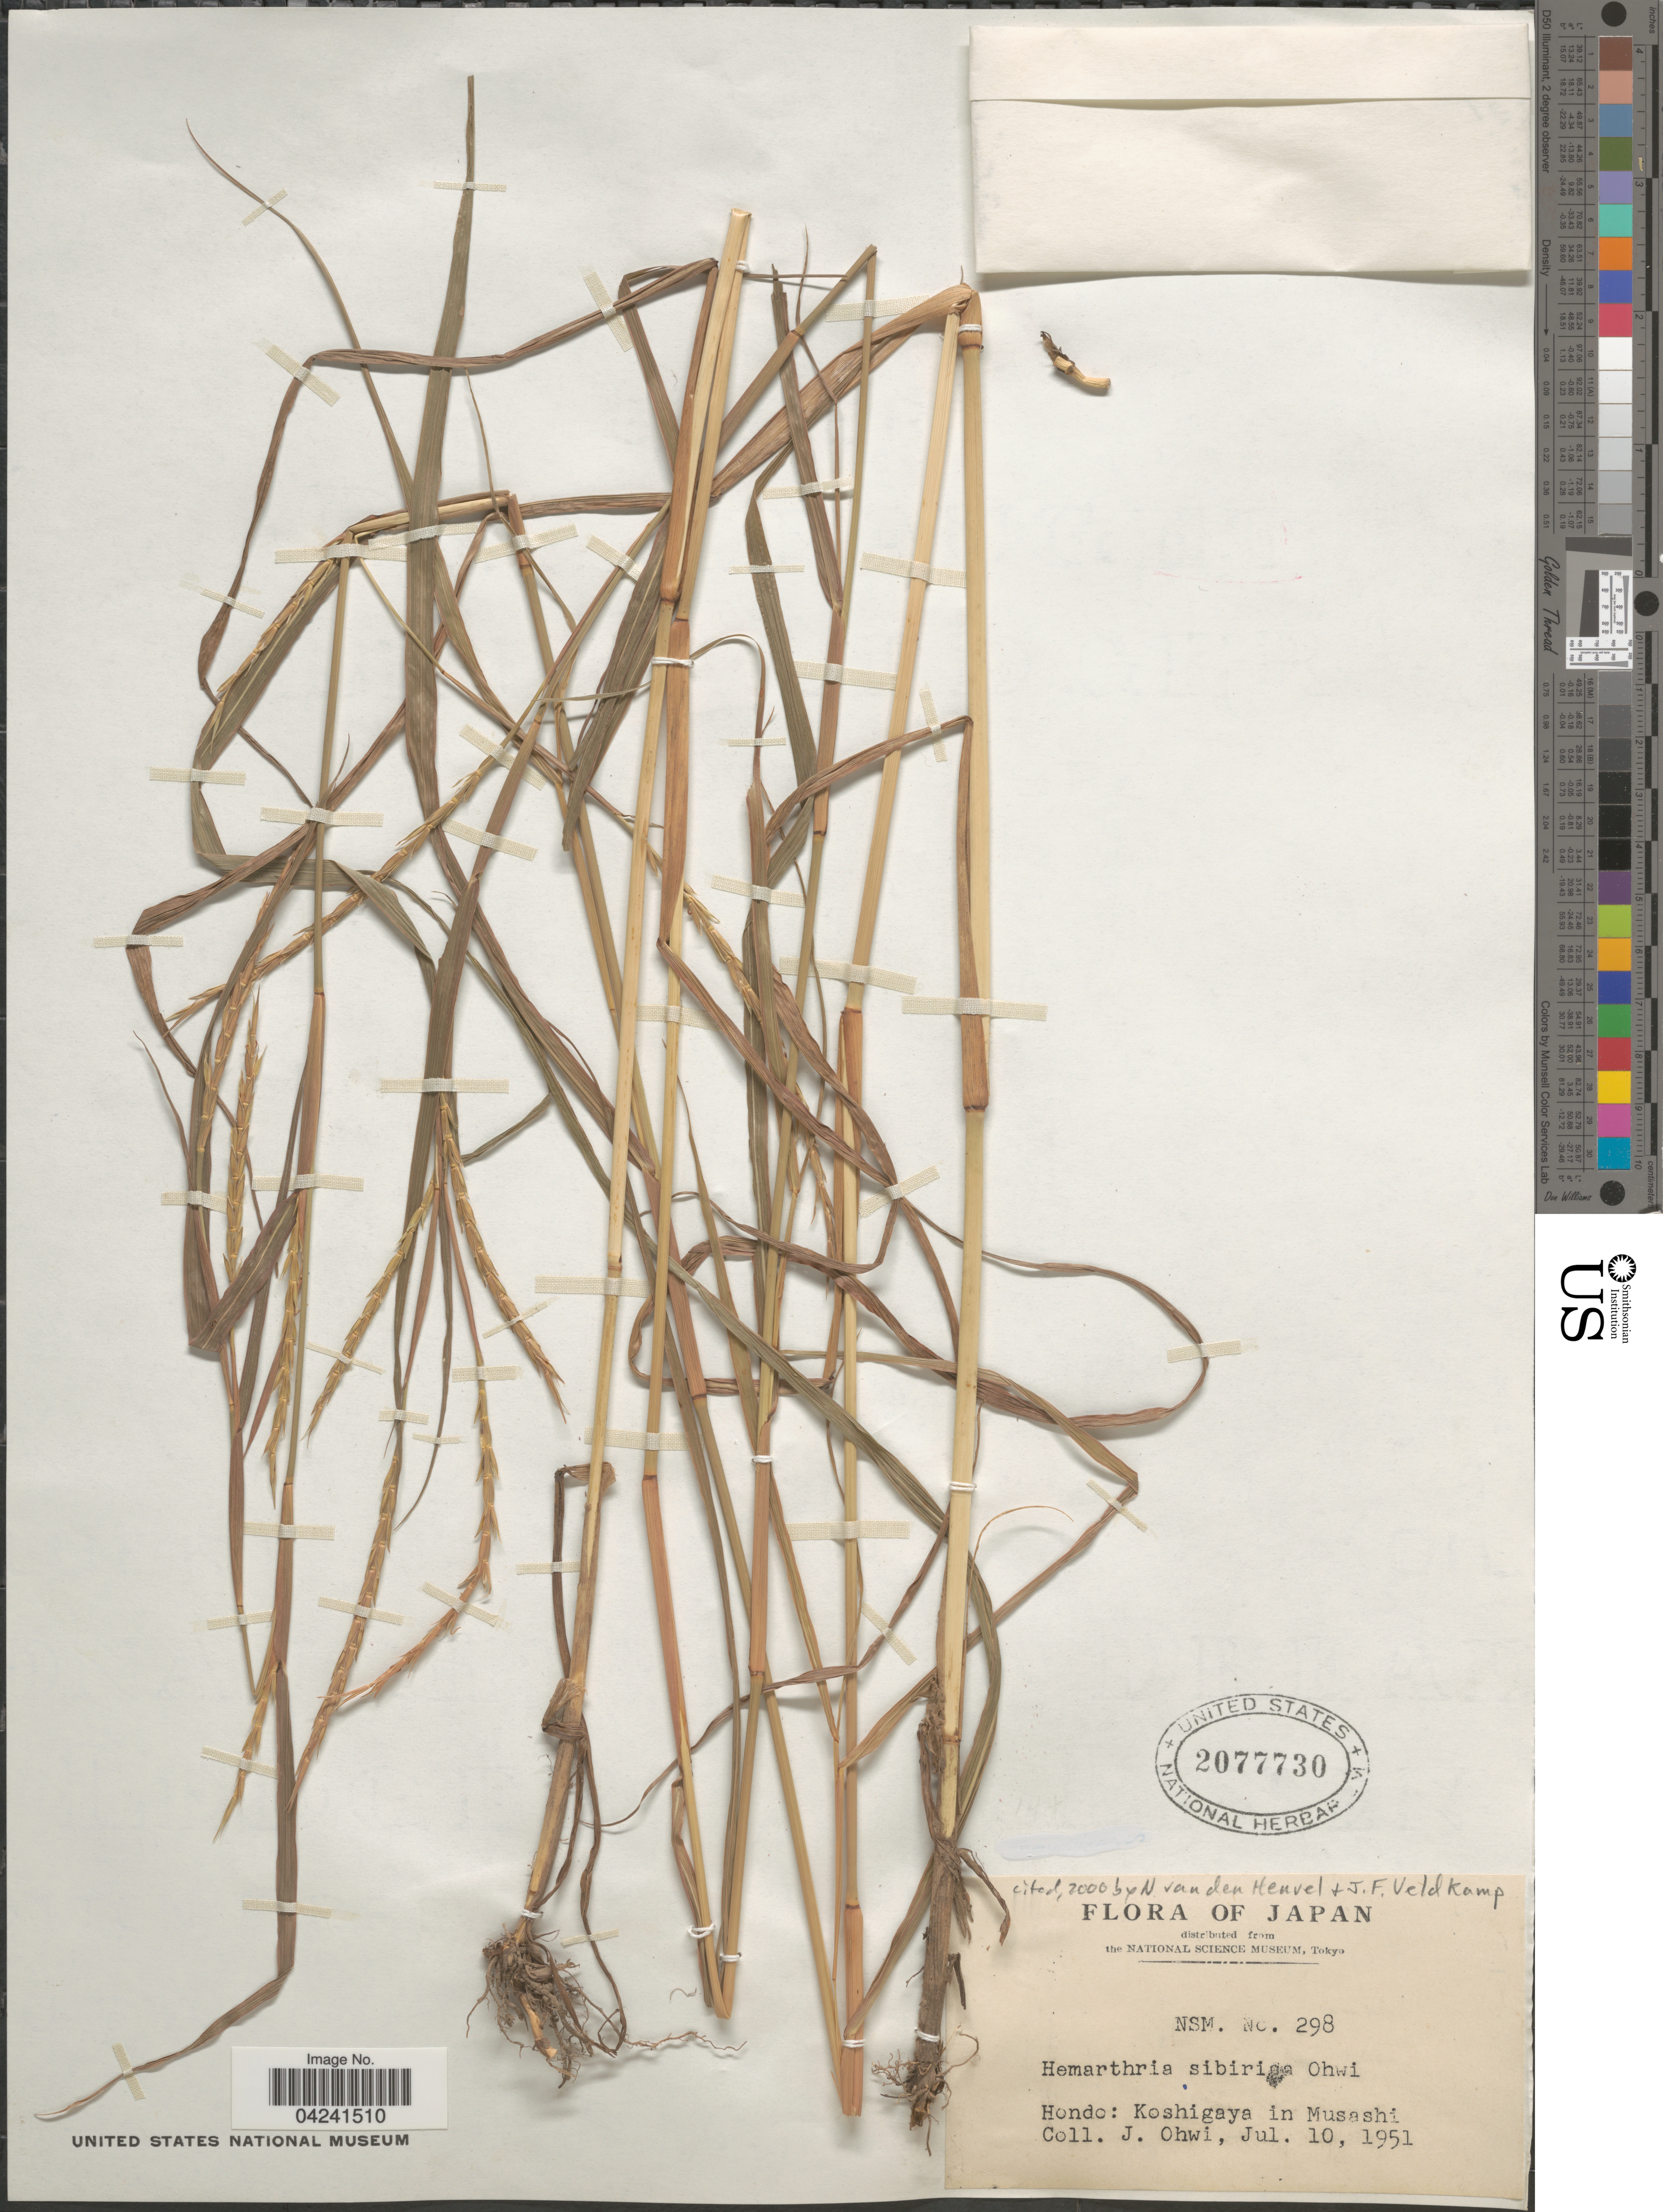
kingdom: Plantae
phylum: Tracheophyta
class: Liliopsida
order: Poales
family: Poaceae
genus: Hemarthria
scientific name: Hemarthria sibirica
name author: (Gand.) Ohwi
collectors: J. Ohwi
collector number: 298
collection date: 1951-07-10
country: Japan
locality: Hondo: Koshigaya in Musashi.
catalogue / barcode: US 2077730